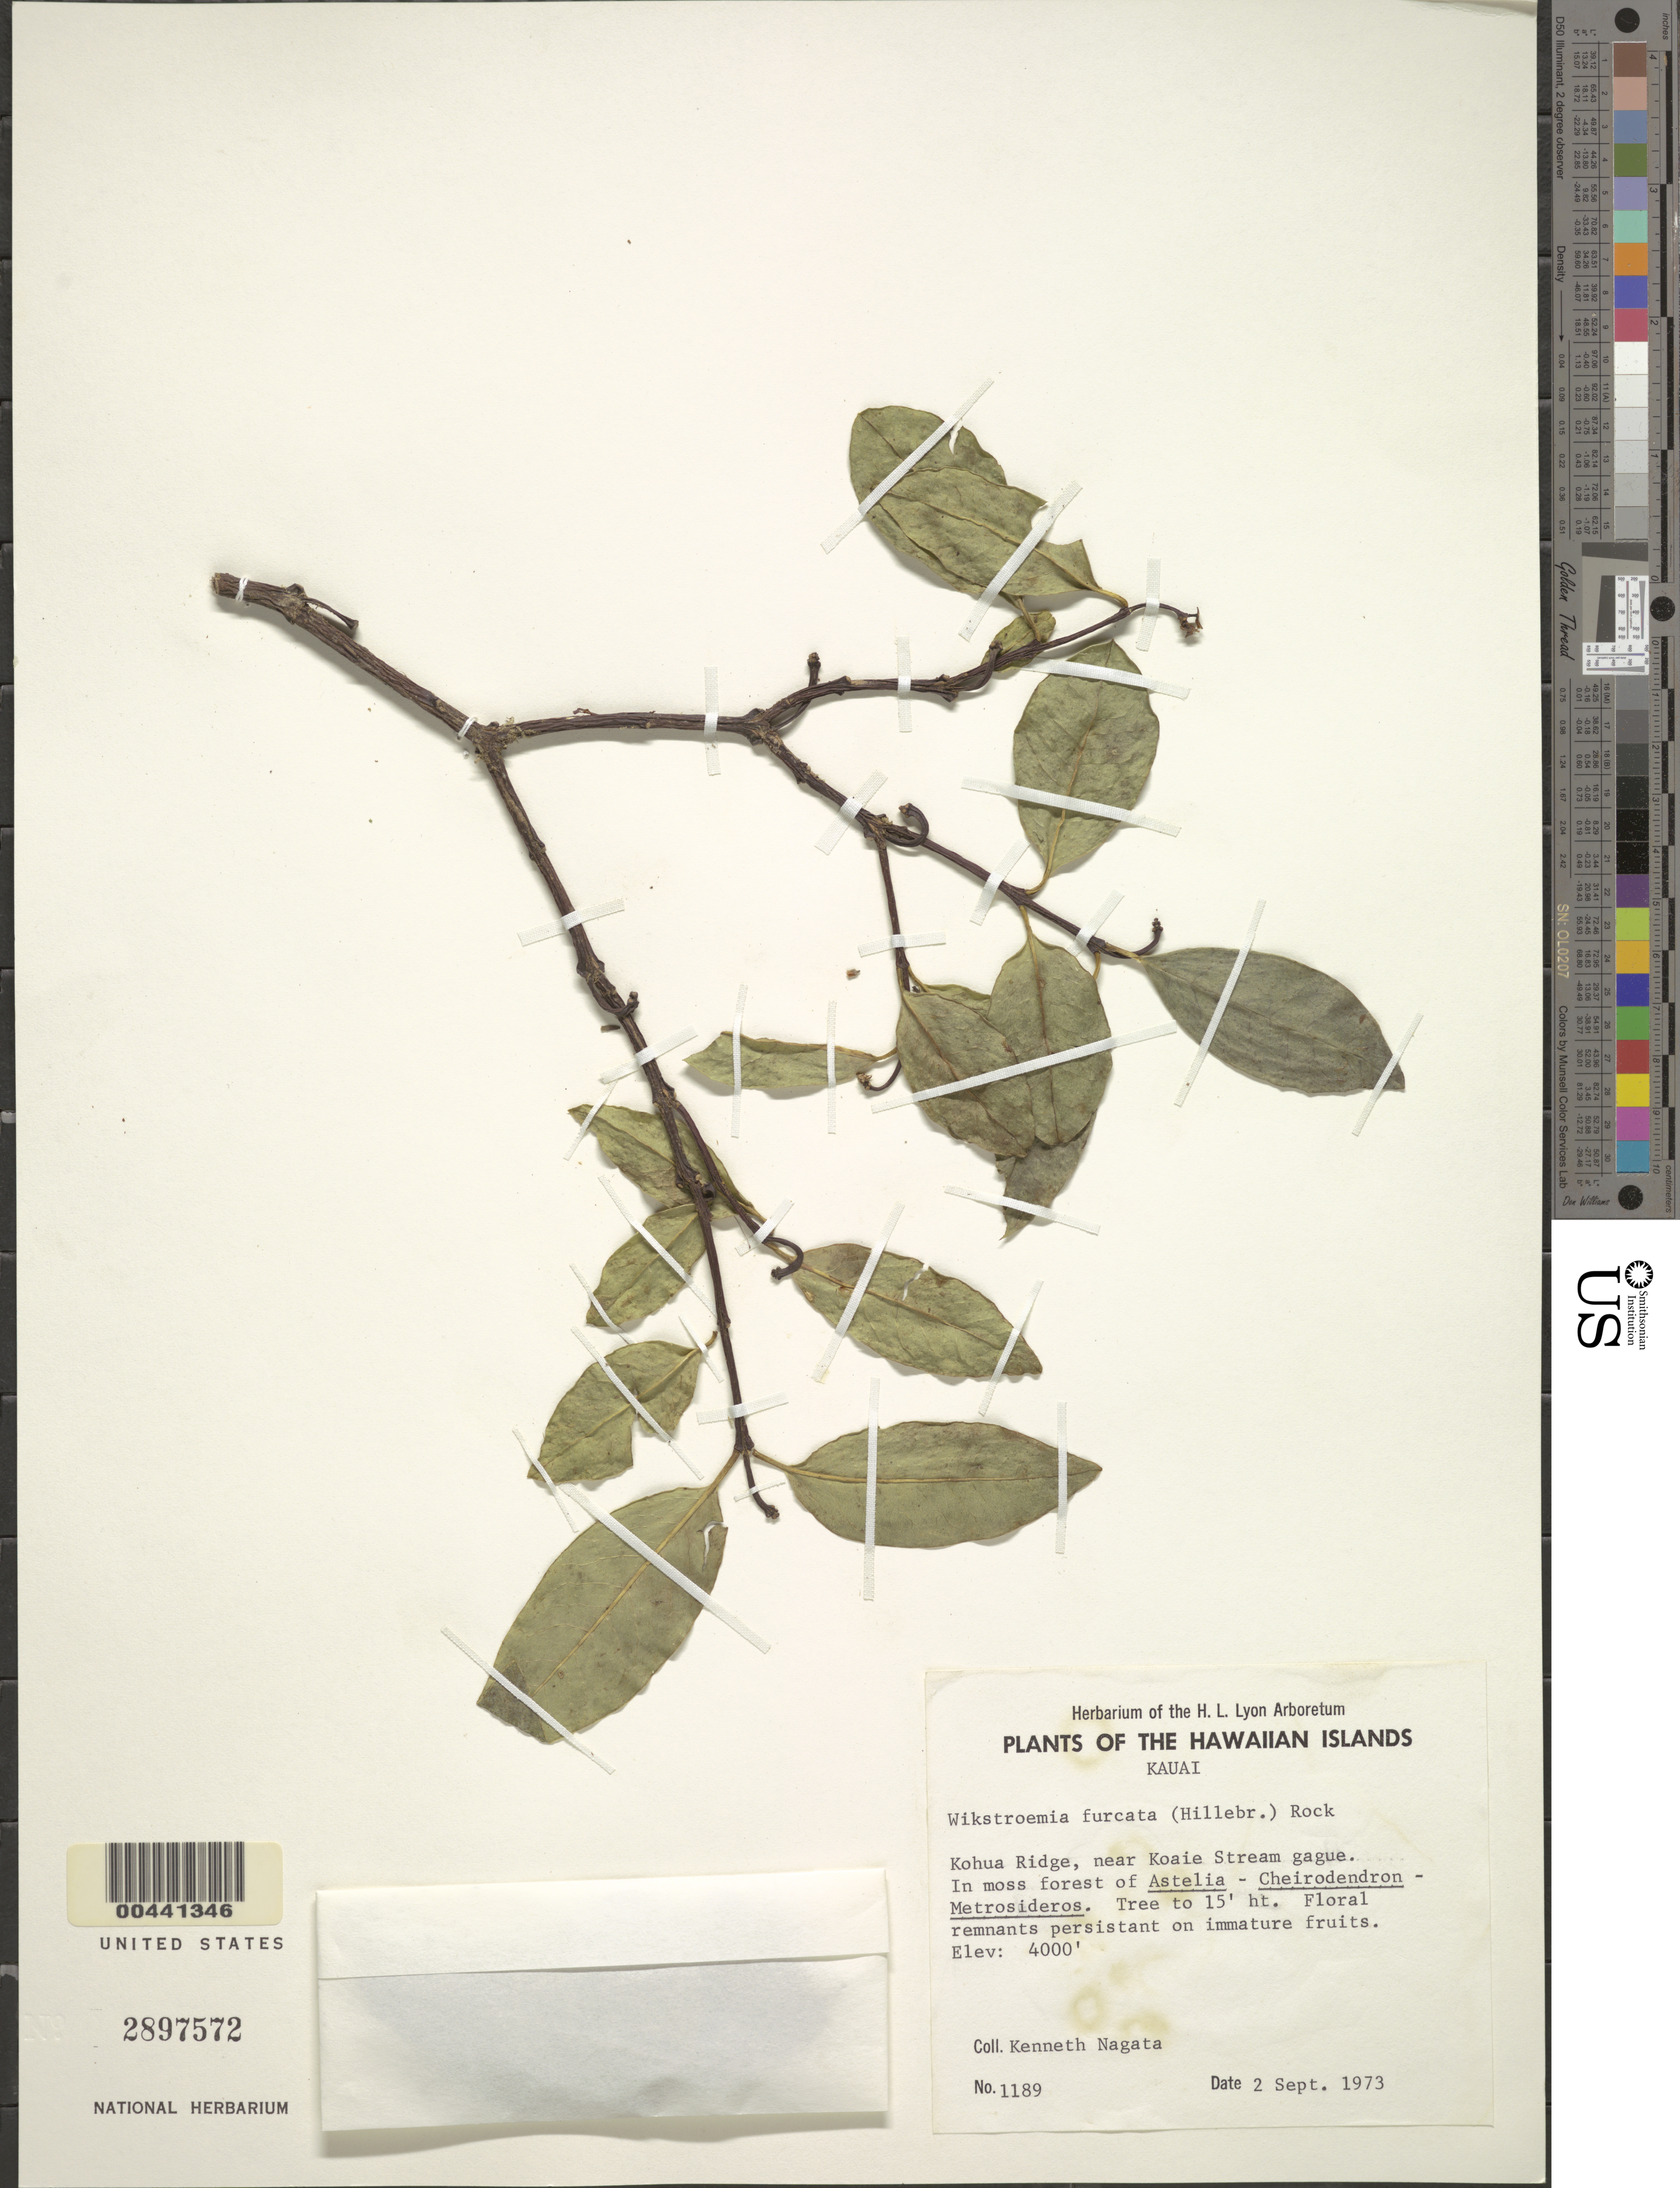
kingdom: Plantae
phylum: Tracheophyta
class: Magnoliopsida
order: Malvales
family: Thymelaeaceae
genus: Wikstroemia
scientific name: Wikstroemia furcata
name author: (Hildebr.) Rock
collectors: K. Nagata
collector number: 1189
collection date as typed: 2 Sep 1973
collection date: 1973-09-02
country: United States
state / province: Hawaii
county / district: Kauai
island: Kaua'i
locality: Kohua Ridge, near Koaie Stream gague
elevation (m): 1219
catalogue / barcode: US 2897572